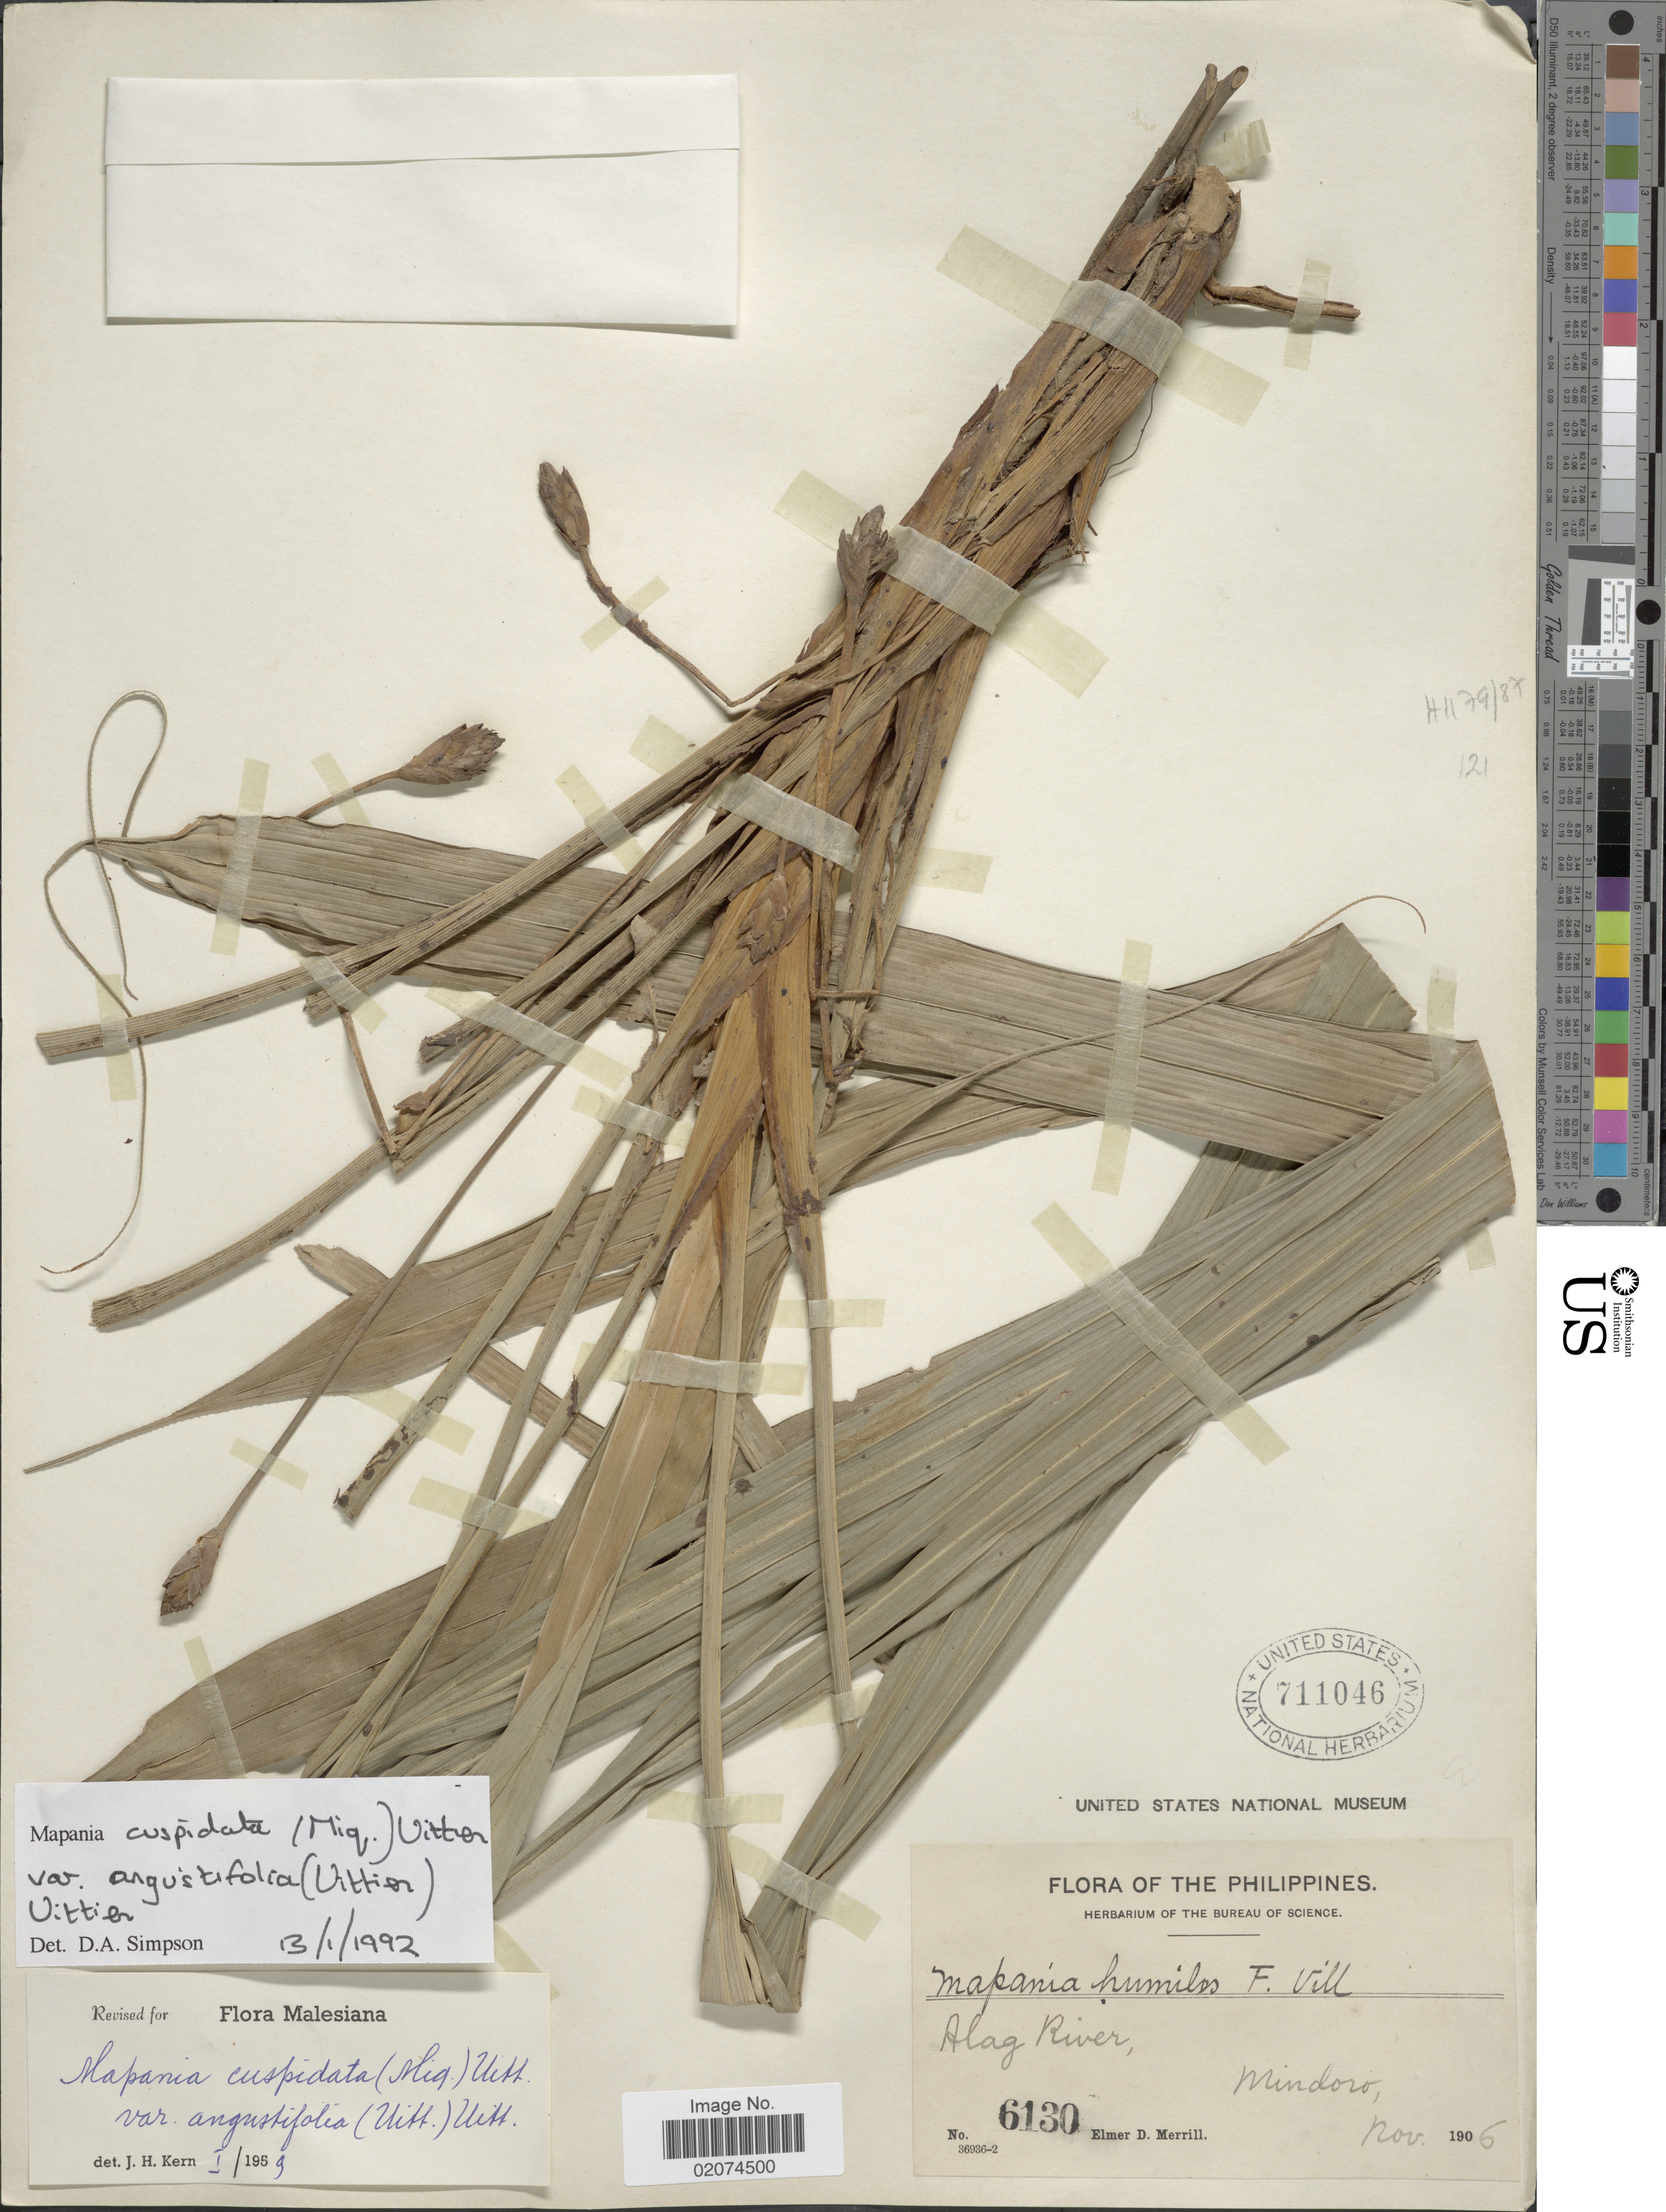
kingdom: Plantae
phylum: Tracheophyta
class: Liliopsida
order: Poales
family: Cyperaceae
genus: Mapania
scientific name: Mapania cuspidata var. angustifolia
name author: (Uittien) Uittien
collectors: E. D. Merrill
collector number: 6130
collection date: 1906-11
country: Philippines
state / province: Mimaropa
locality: Alag River, Mindoro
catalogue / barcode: US 711046